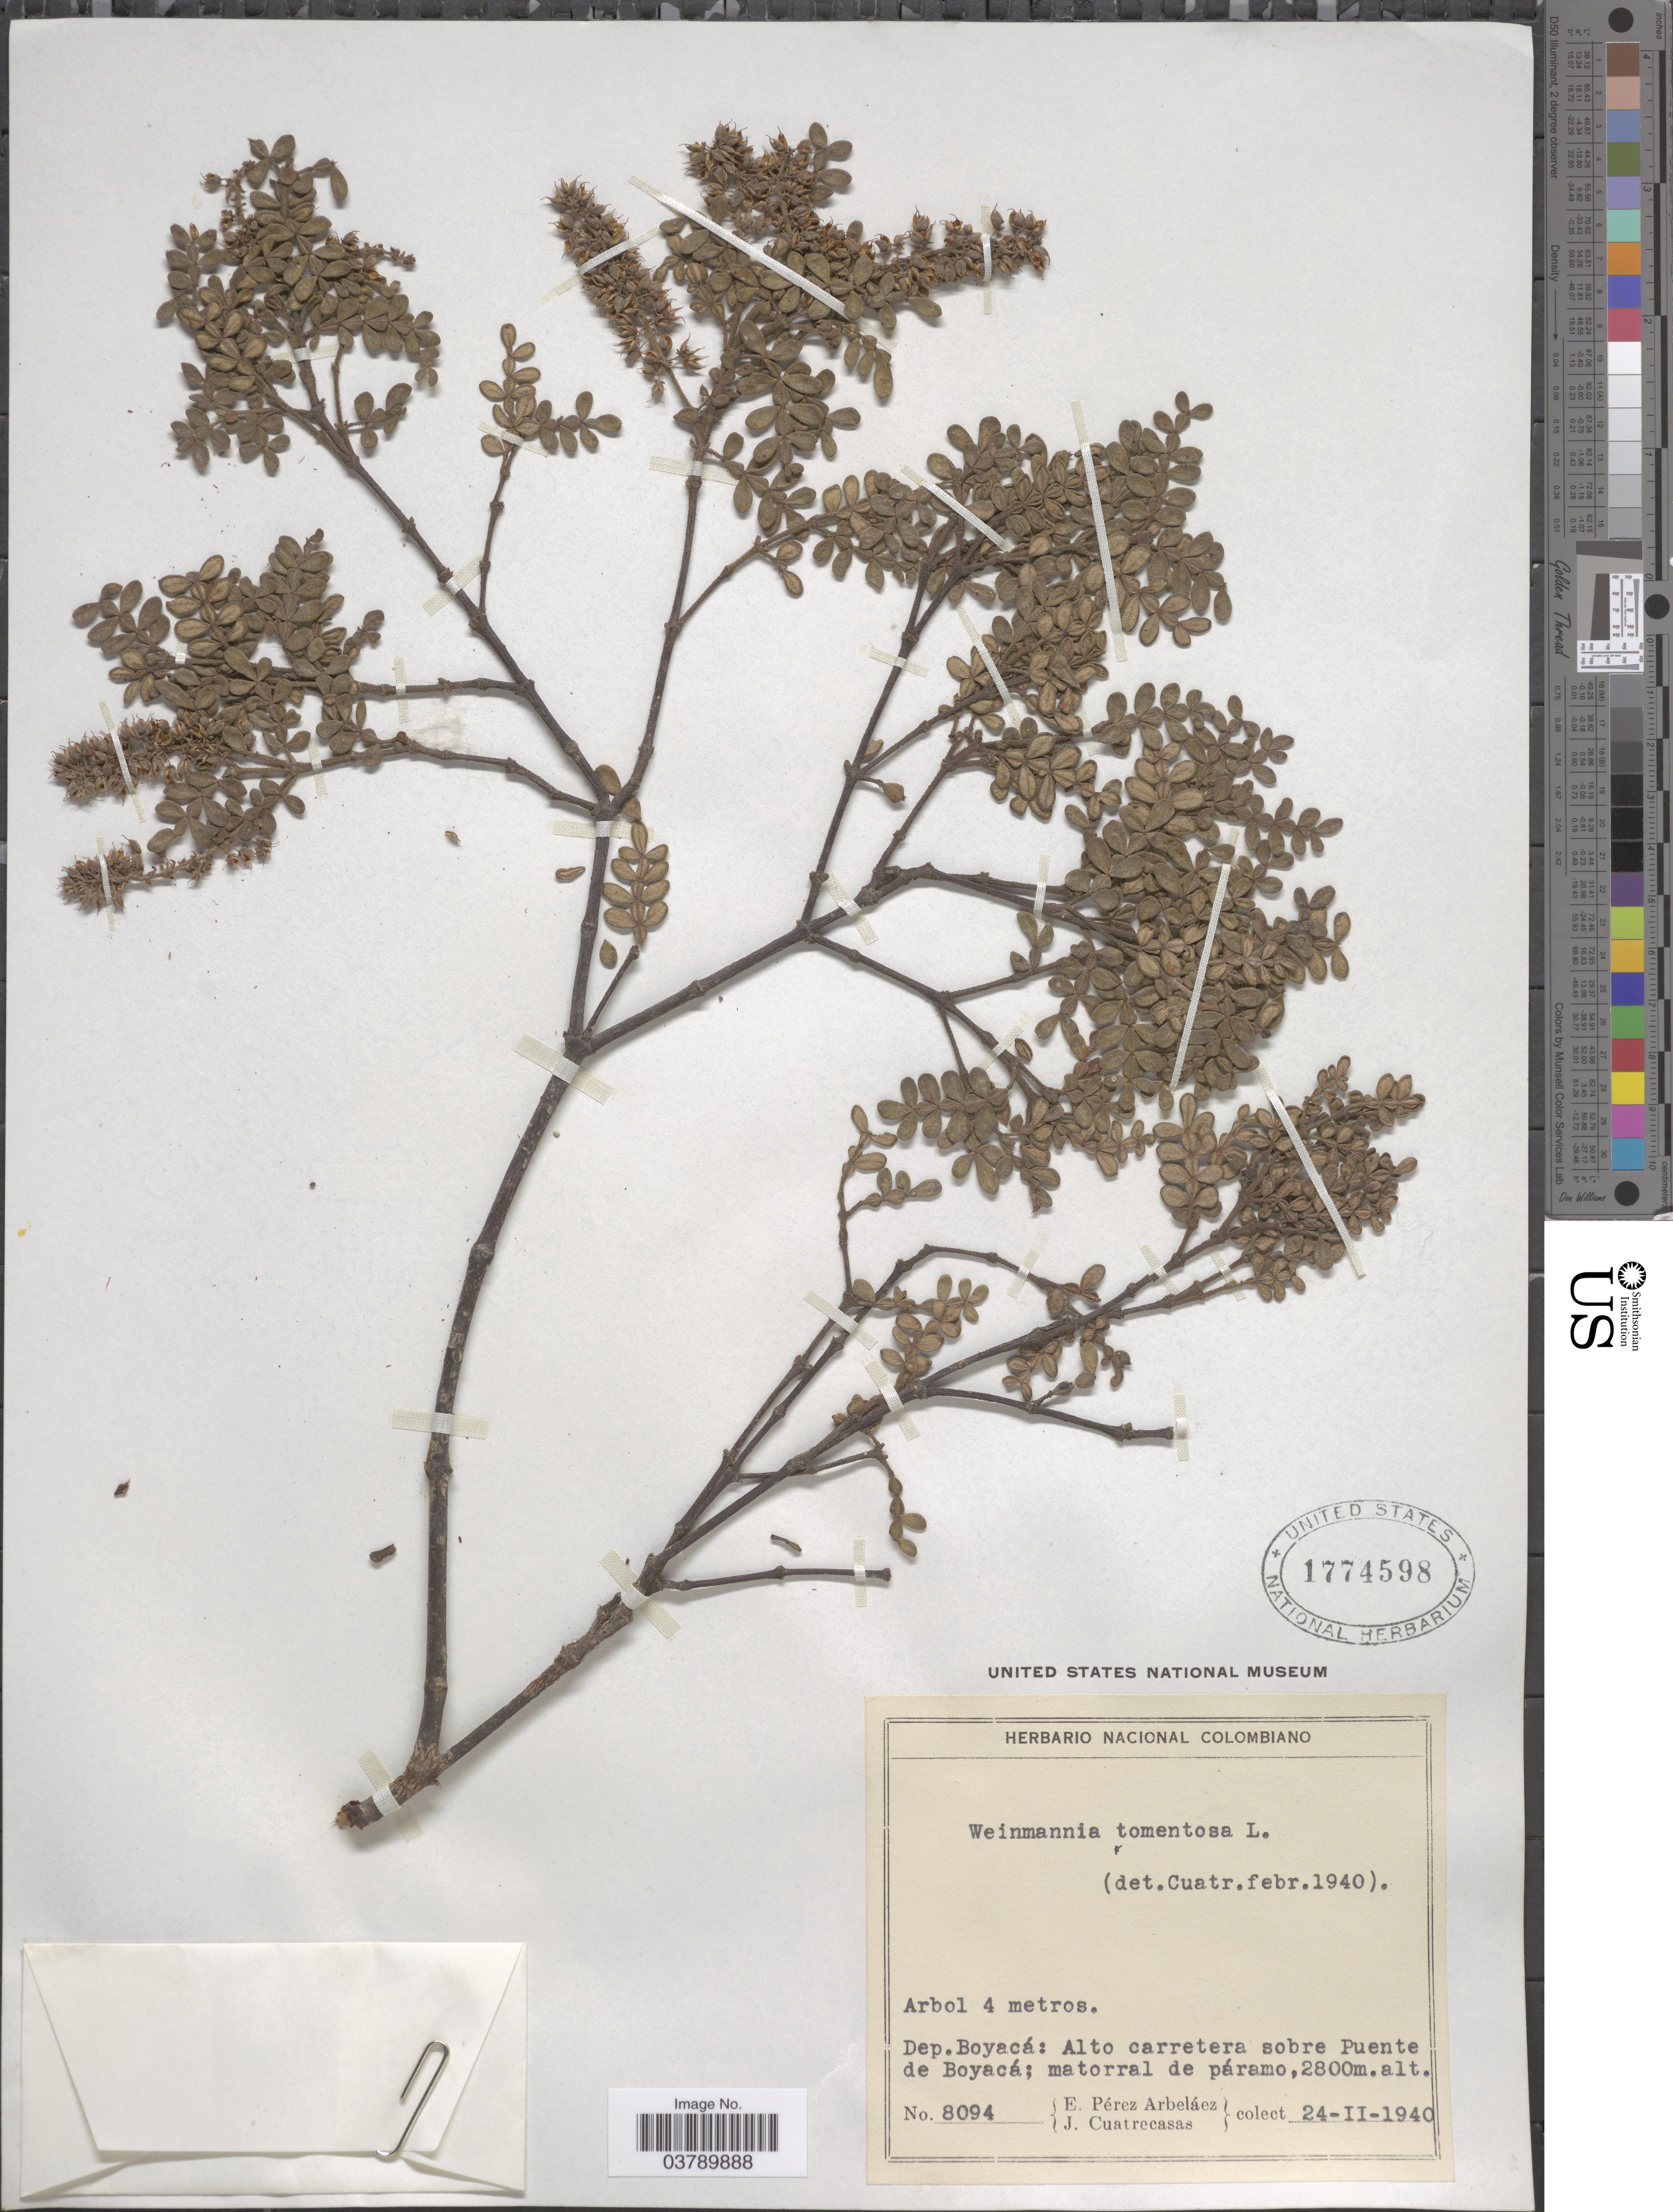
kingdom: Plantae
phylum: Tracheophyta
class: Magnoliopsida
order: Oxalidales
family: Cunoniaceae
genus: Weinmannia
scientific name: Weinmannia tomentosa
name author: L.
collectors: E. Pérez Arbeláez & J. Cuatrecasas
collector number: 8094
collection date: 1940-02-24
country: Colombia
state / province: Boyacá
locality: Dep. Boyacá: Alto carretera sobre Puente de Boyacá.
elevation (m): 2800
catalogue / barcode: US 1774598